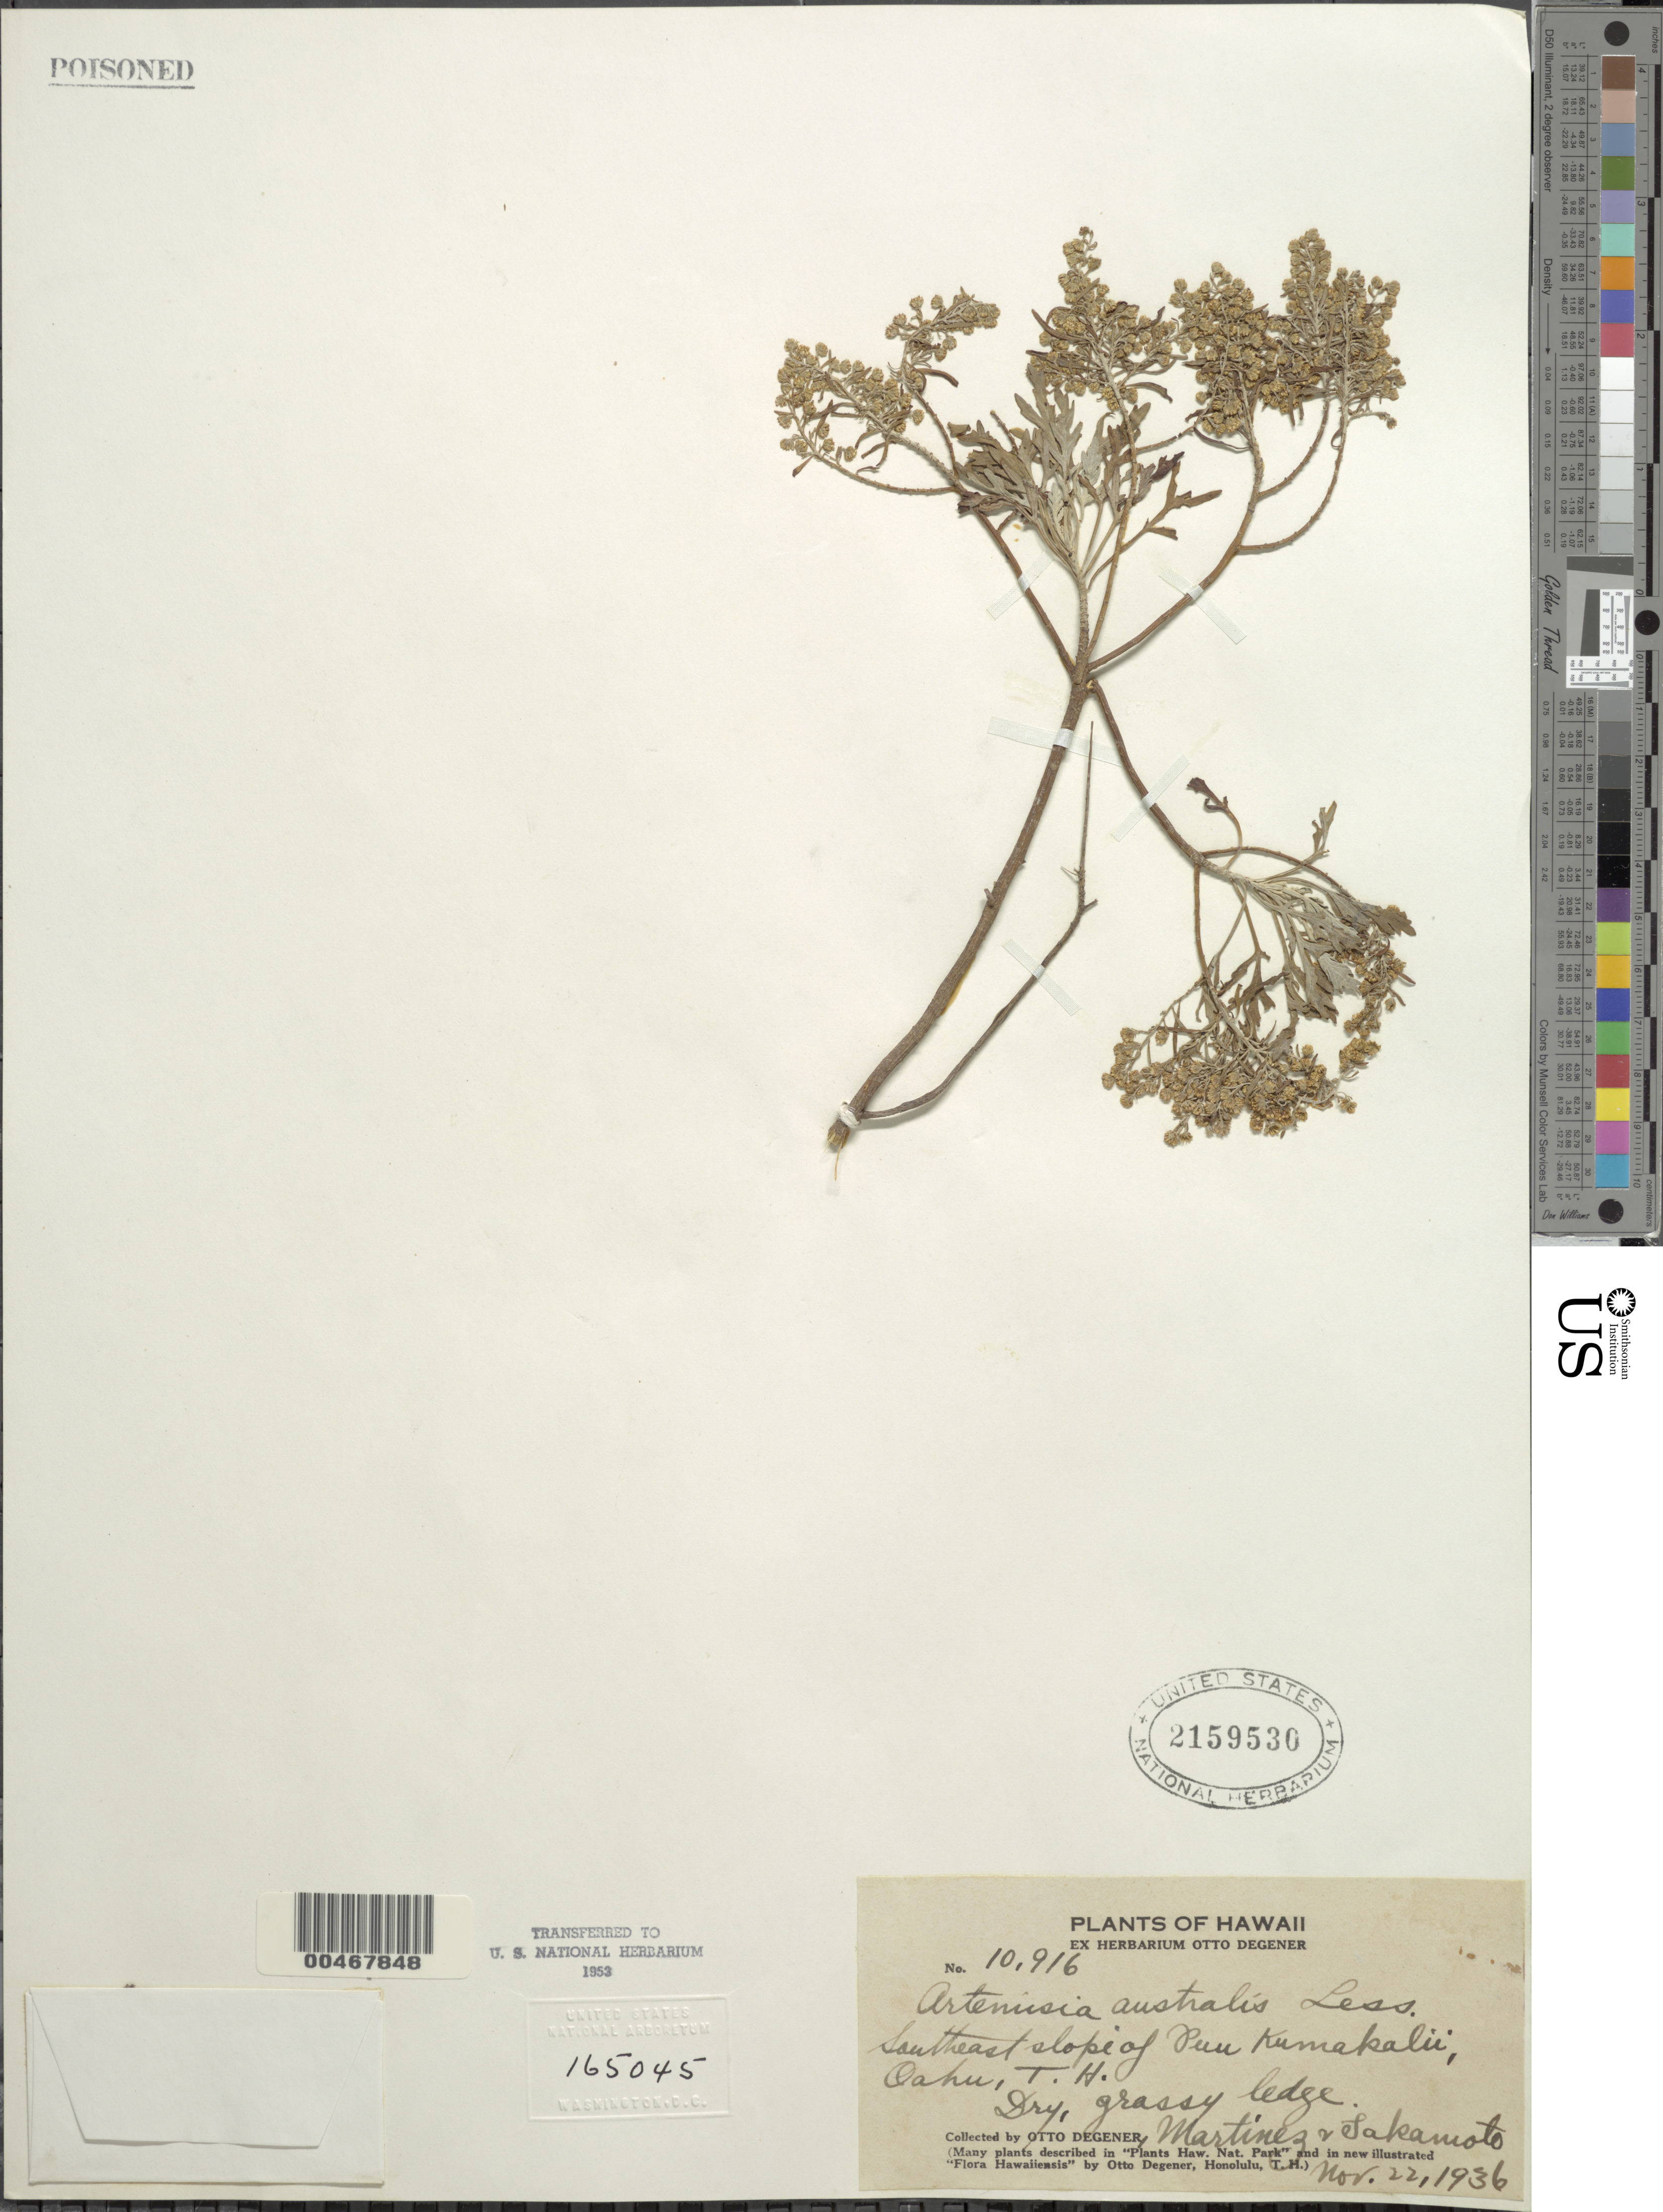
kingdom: Plantae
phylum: Tracheophyta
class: Magnoliopsida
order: Asterales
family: Asteraceae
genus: Artemisia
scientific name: Artemisia australis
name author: Less.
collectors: O. Degener, -- Martinez & -. Takamoto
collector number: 10916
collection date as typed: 22 Nov 1936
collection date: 1936-11-22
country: United States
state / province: Hawaii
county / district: Honolulu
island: Oahu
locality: SE slope of Puu Kumakalii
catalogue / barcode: US 2159530